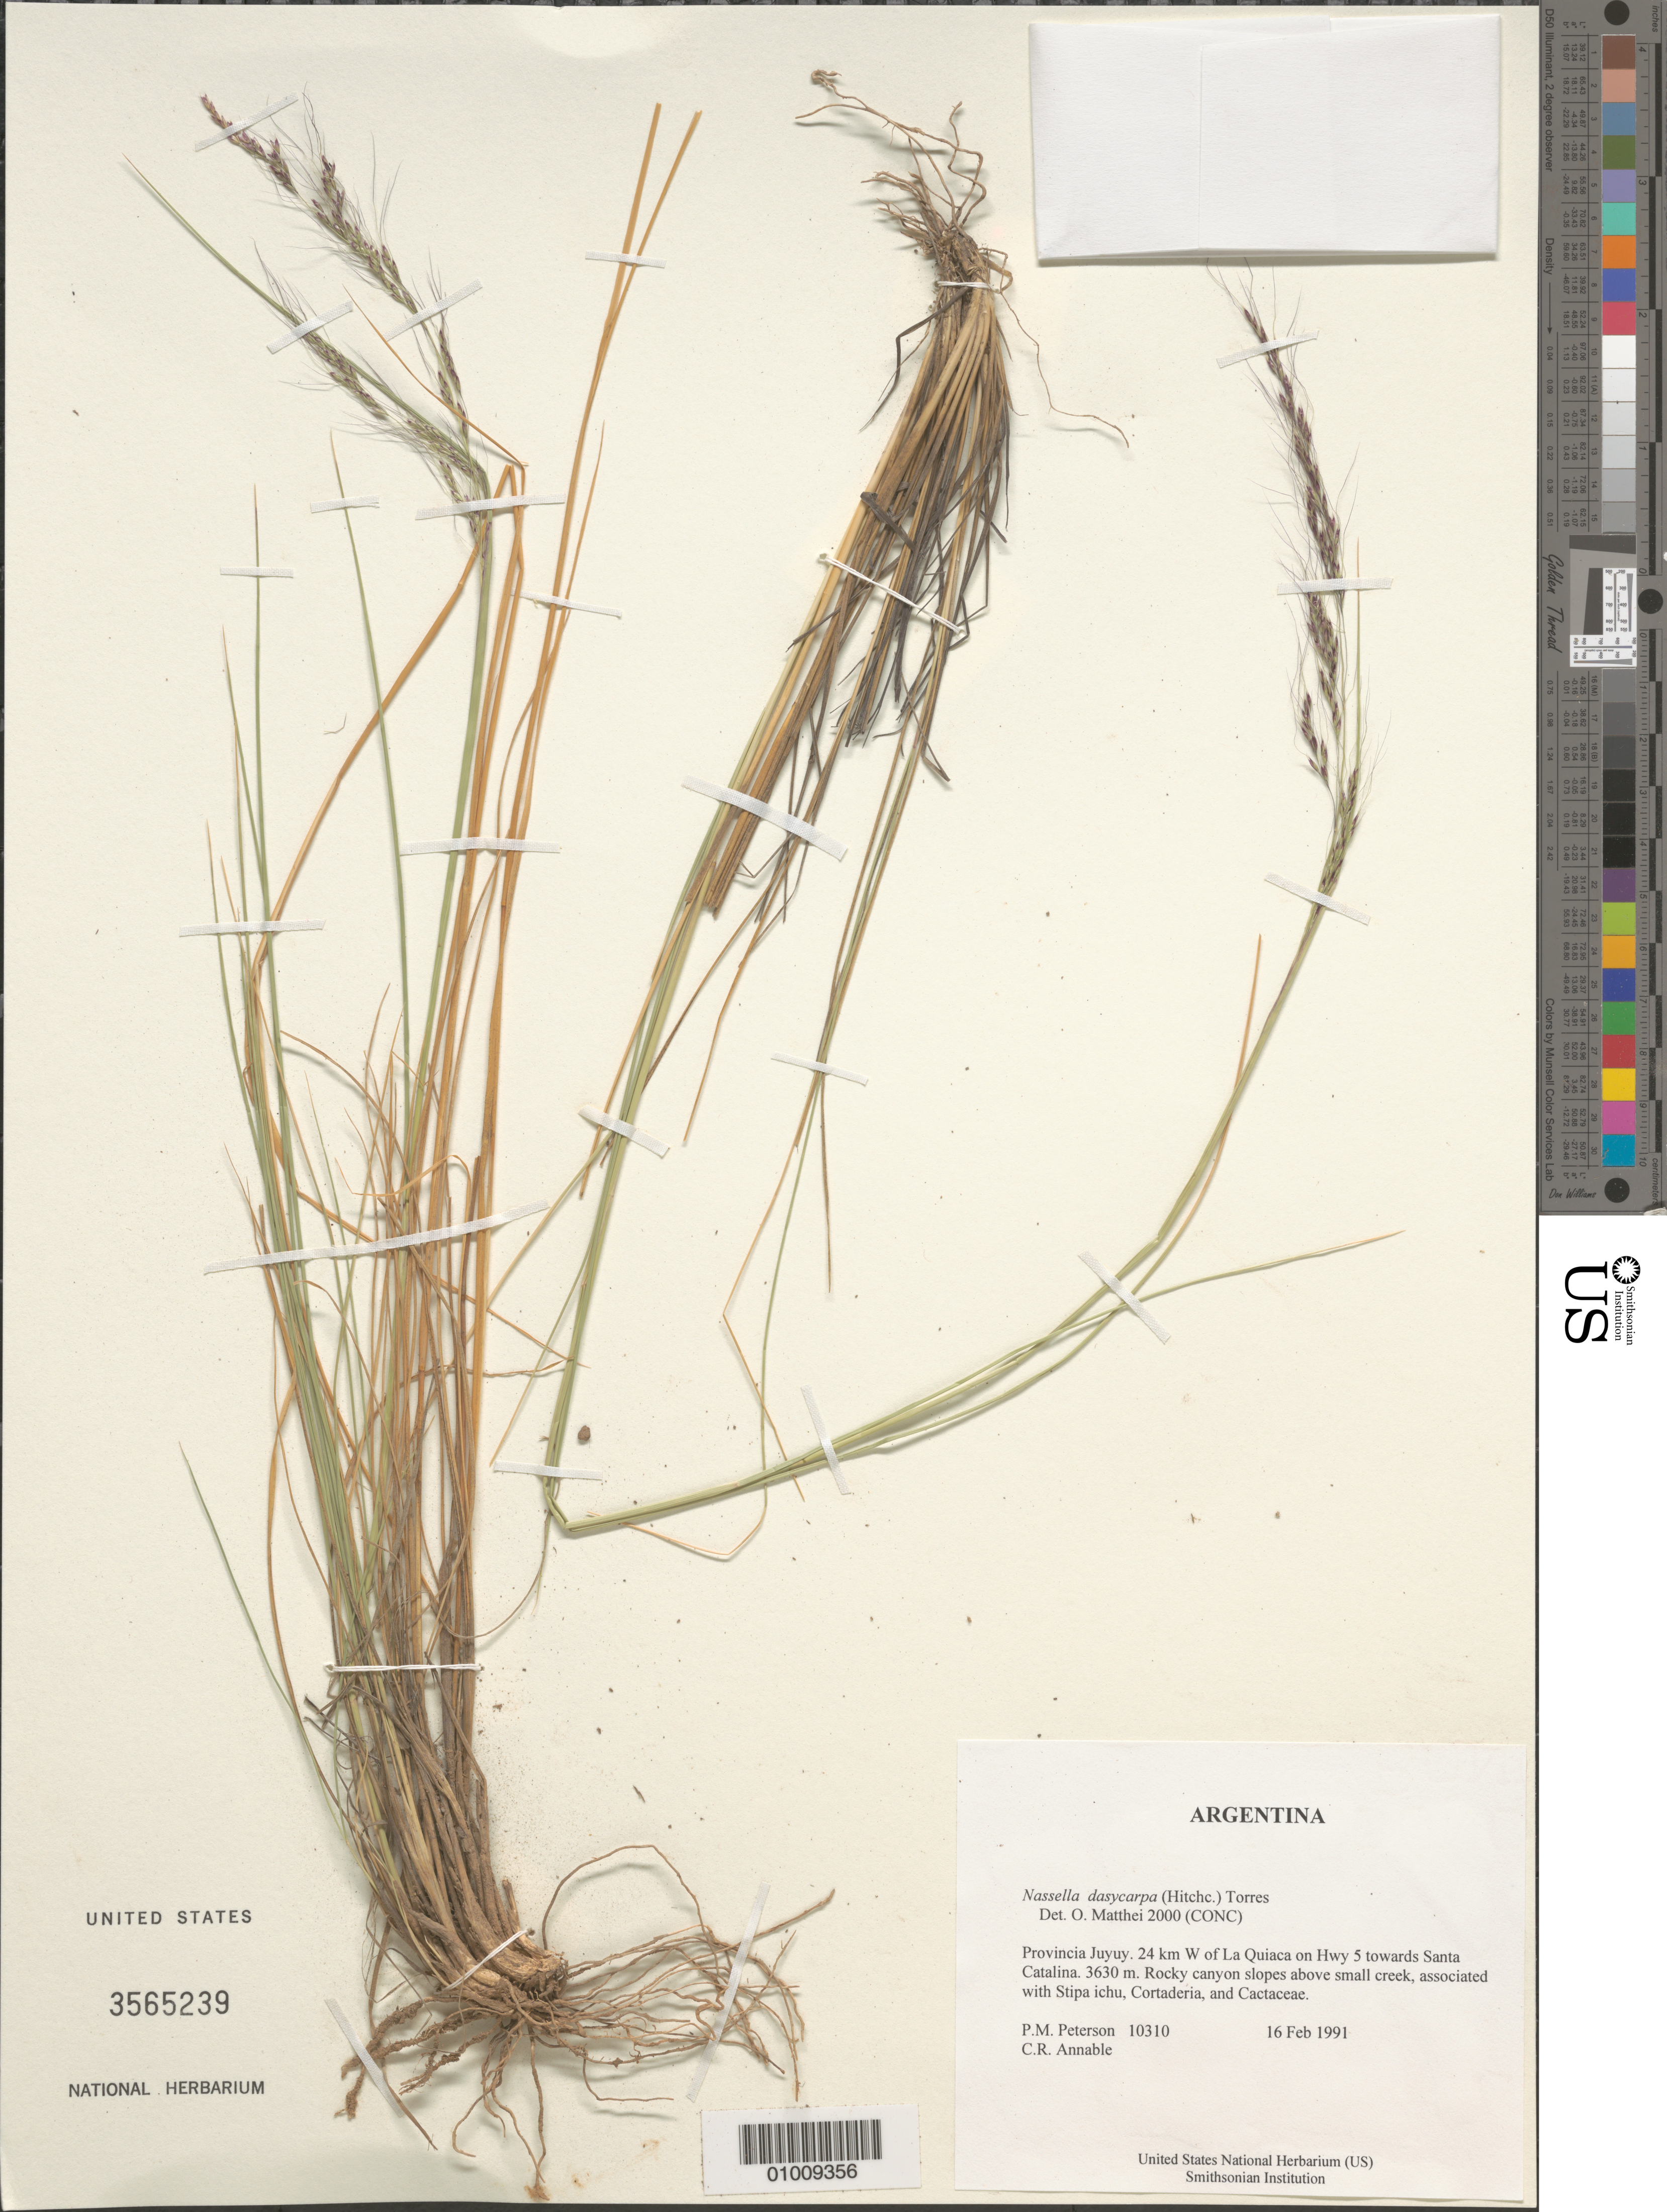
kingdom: Plantae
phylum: Tracheophyta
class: Liliopsida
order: Poales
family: Poaceae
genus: Nassella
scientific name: Nassella dasycarpa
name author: (Hitchc.) A.M. Torres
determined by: Matthei, O. R.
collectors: P. M. Peterson & C. R. Annable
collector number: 10310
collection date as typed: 16 Feb 1991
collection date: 1991-02-16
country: Argentina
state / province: Jujuy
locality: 24 km W of La Quiaca on Hwy 5 towards Santa Catalina.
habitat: Rocky canyon slopes above small creek, associated with Stipa ichu, Cortaderia, and Cactaceae.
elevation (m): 3630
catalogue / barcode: US 3565239